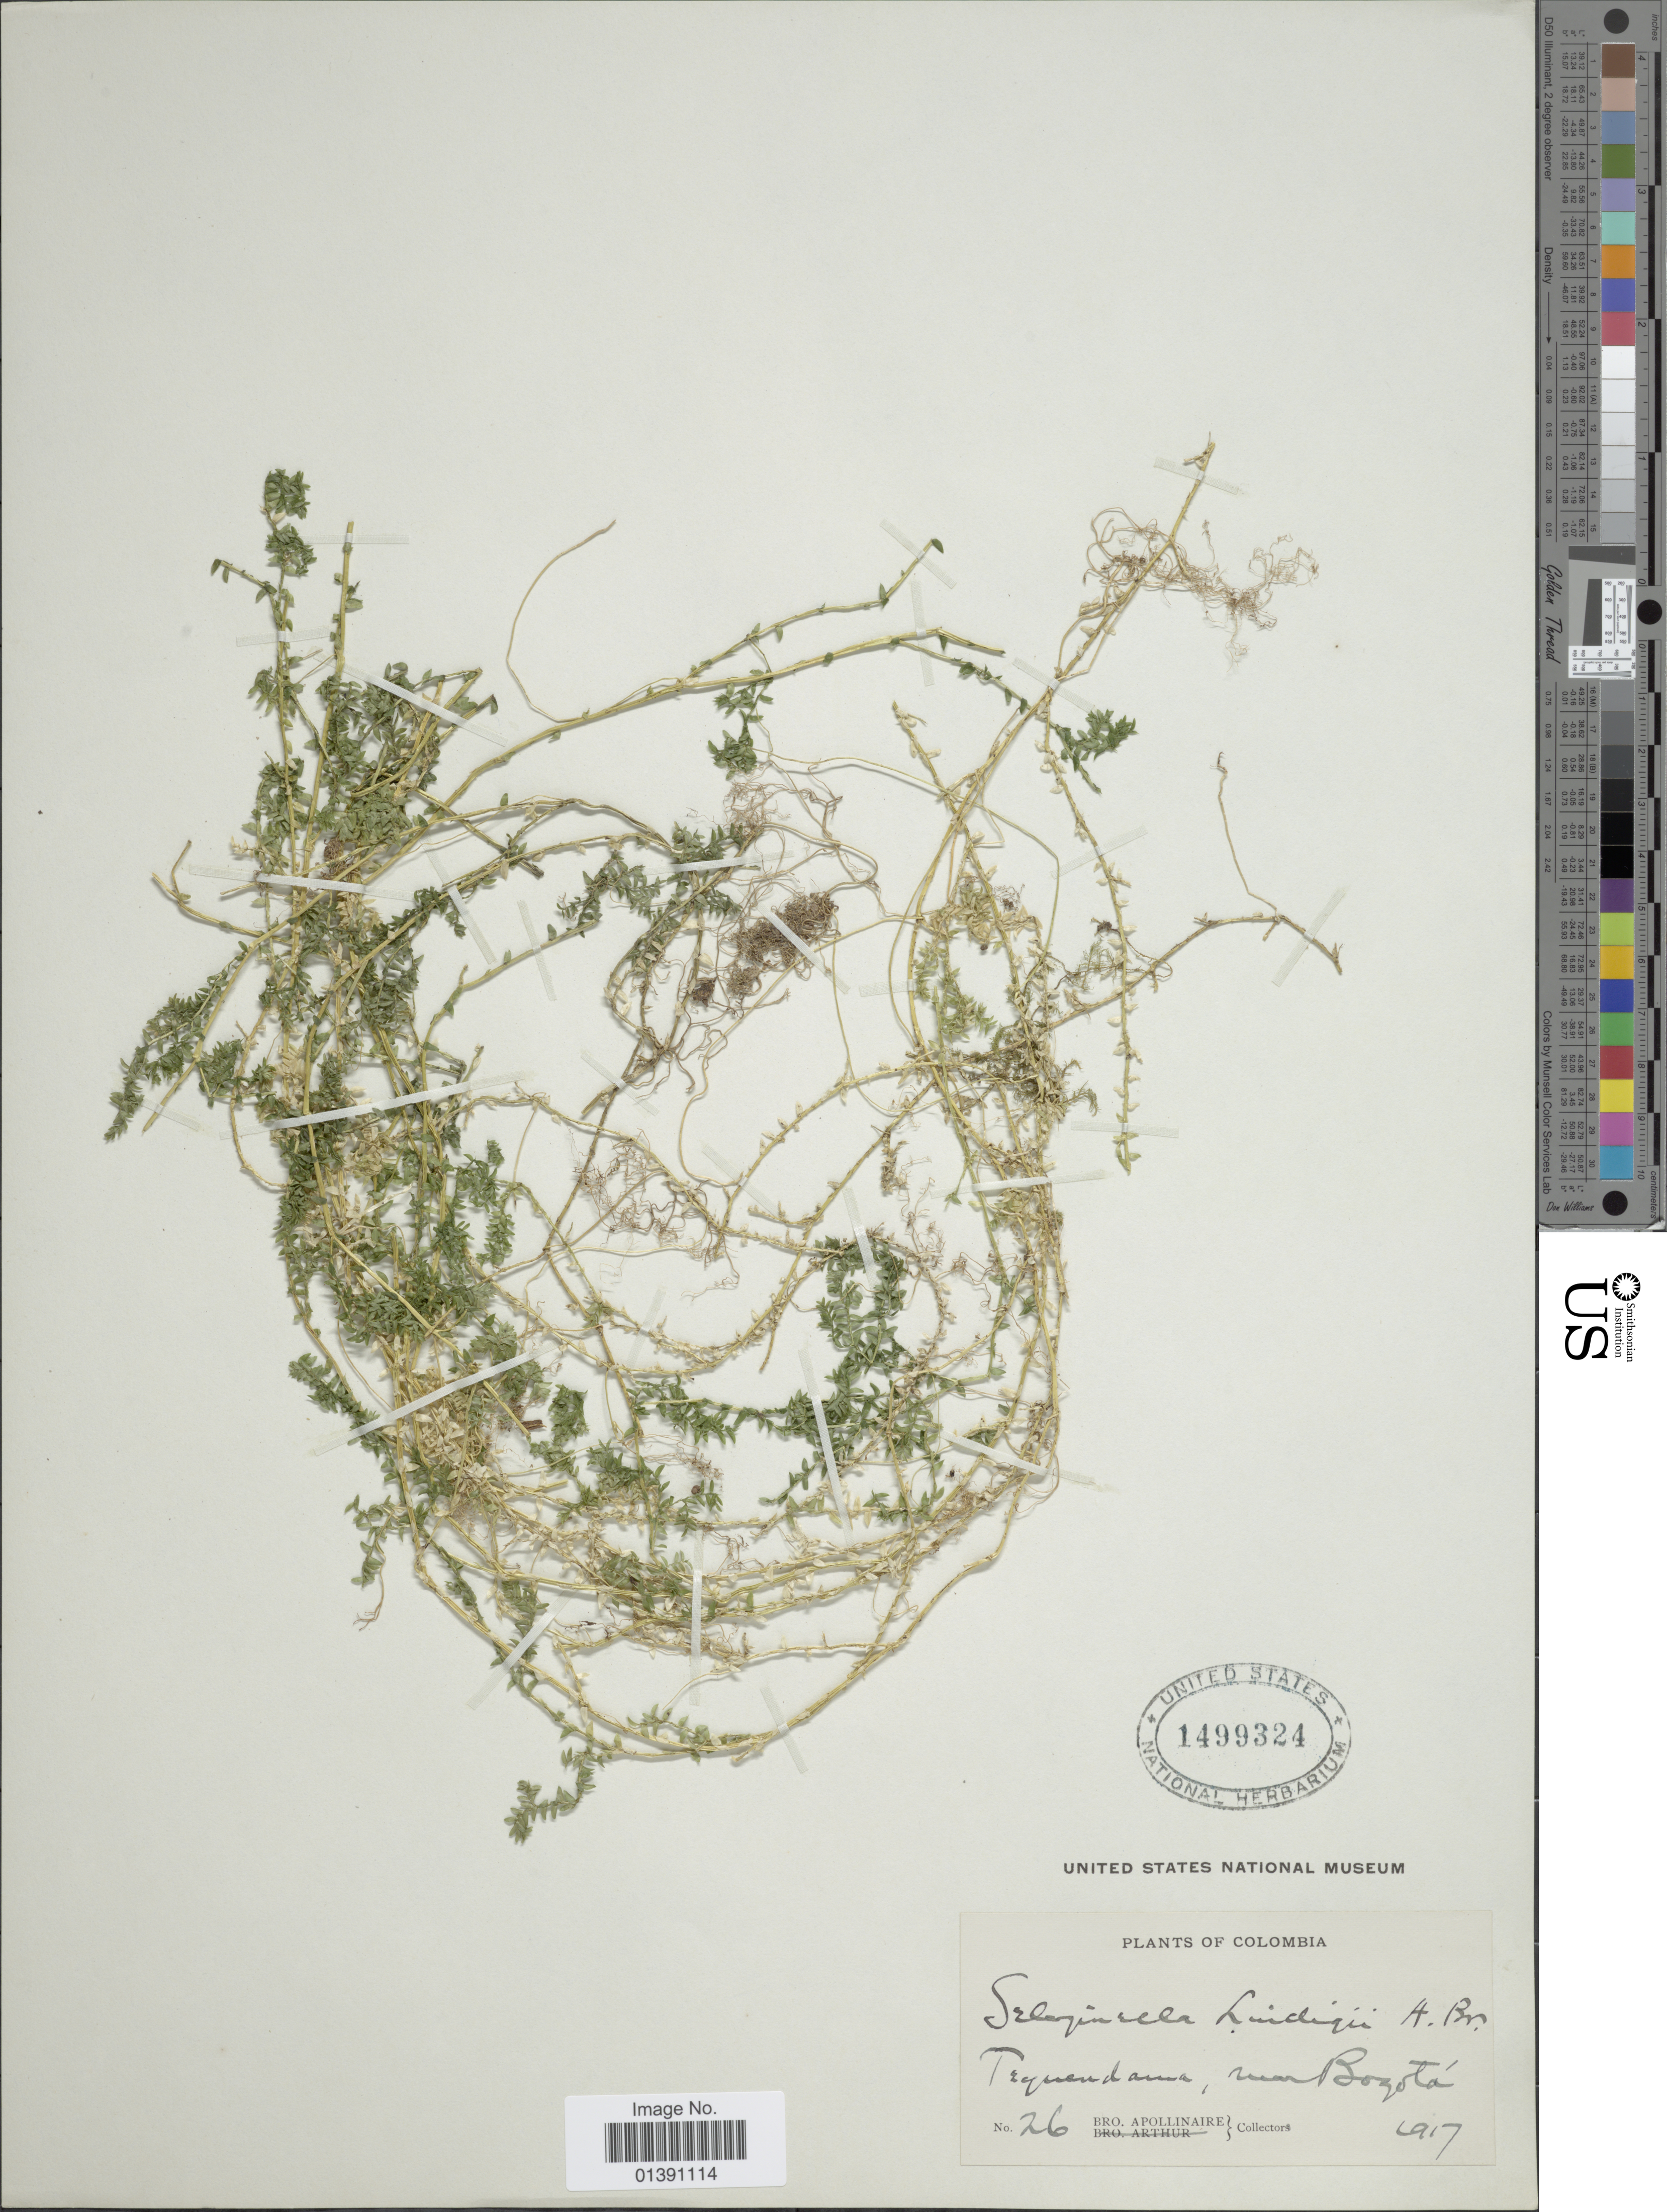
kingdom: Plantae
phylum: Tracheophyta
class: Lycopodiopsida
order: Selaginellales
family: Selaginellaceae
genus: Selaginella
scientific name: Selaginella lingulata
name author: Spring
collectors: Bro. Apollinaire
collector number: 26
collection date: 1917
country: Colombia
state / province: Bogota D.C.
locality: Tequendama, near Bogotá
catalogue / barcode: US 1499324